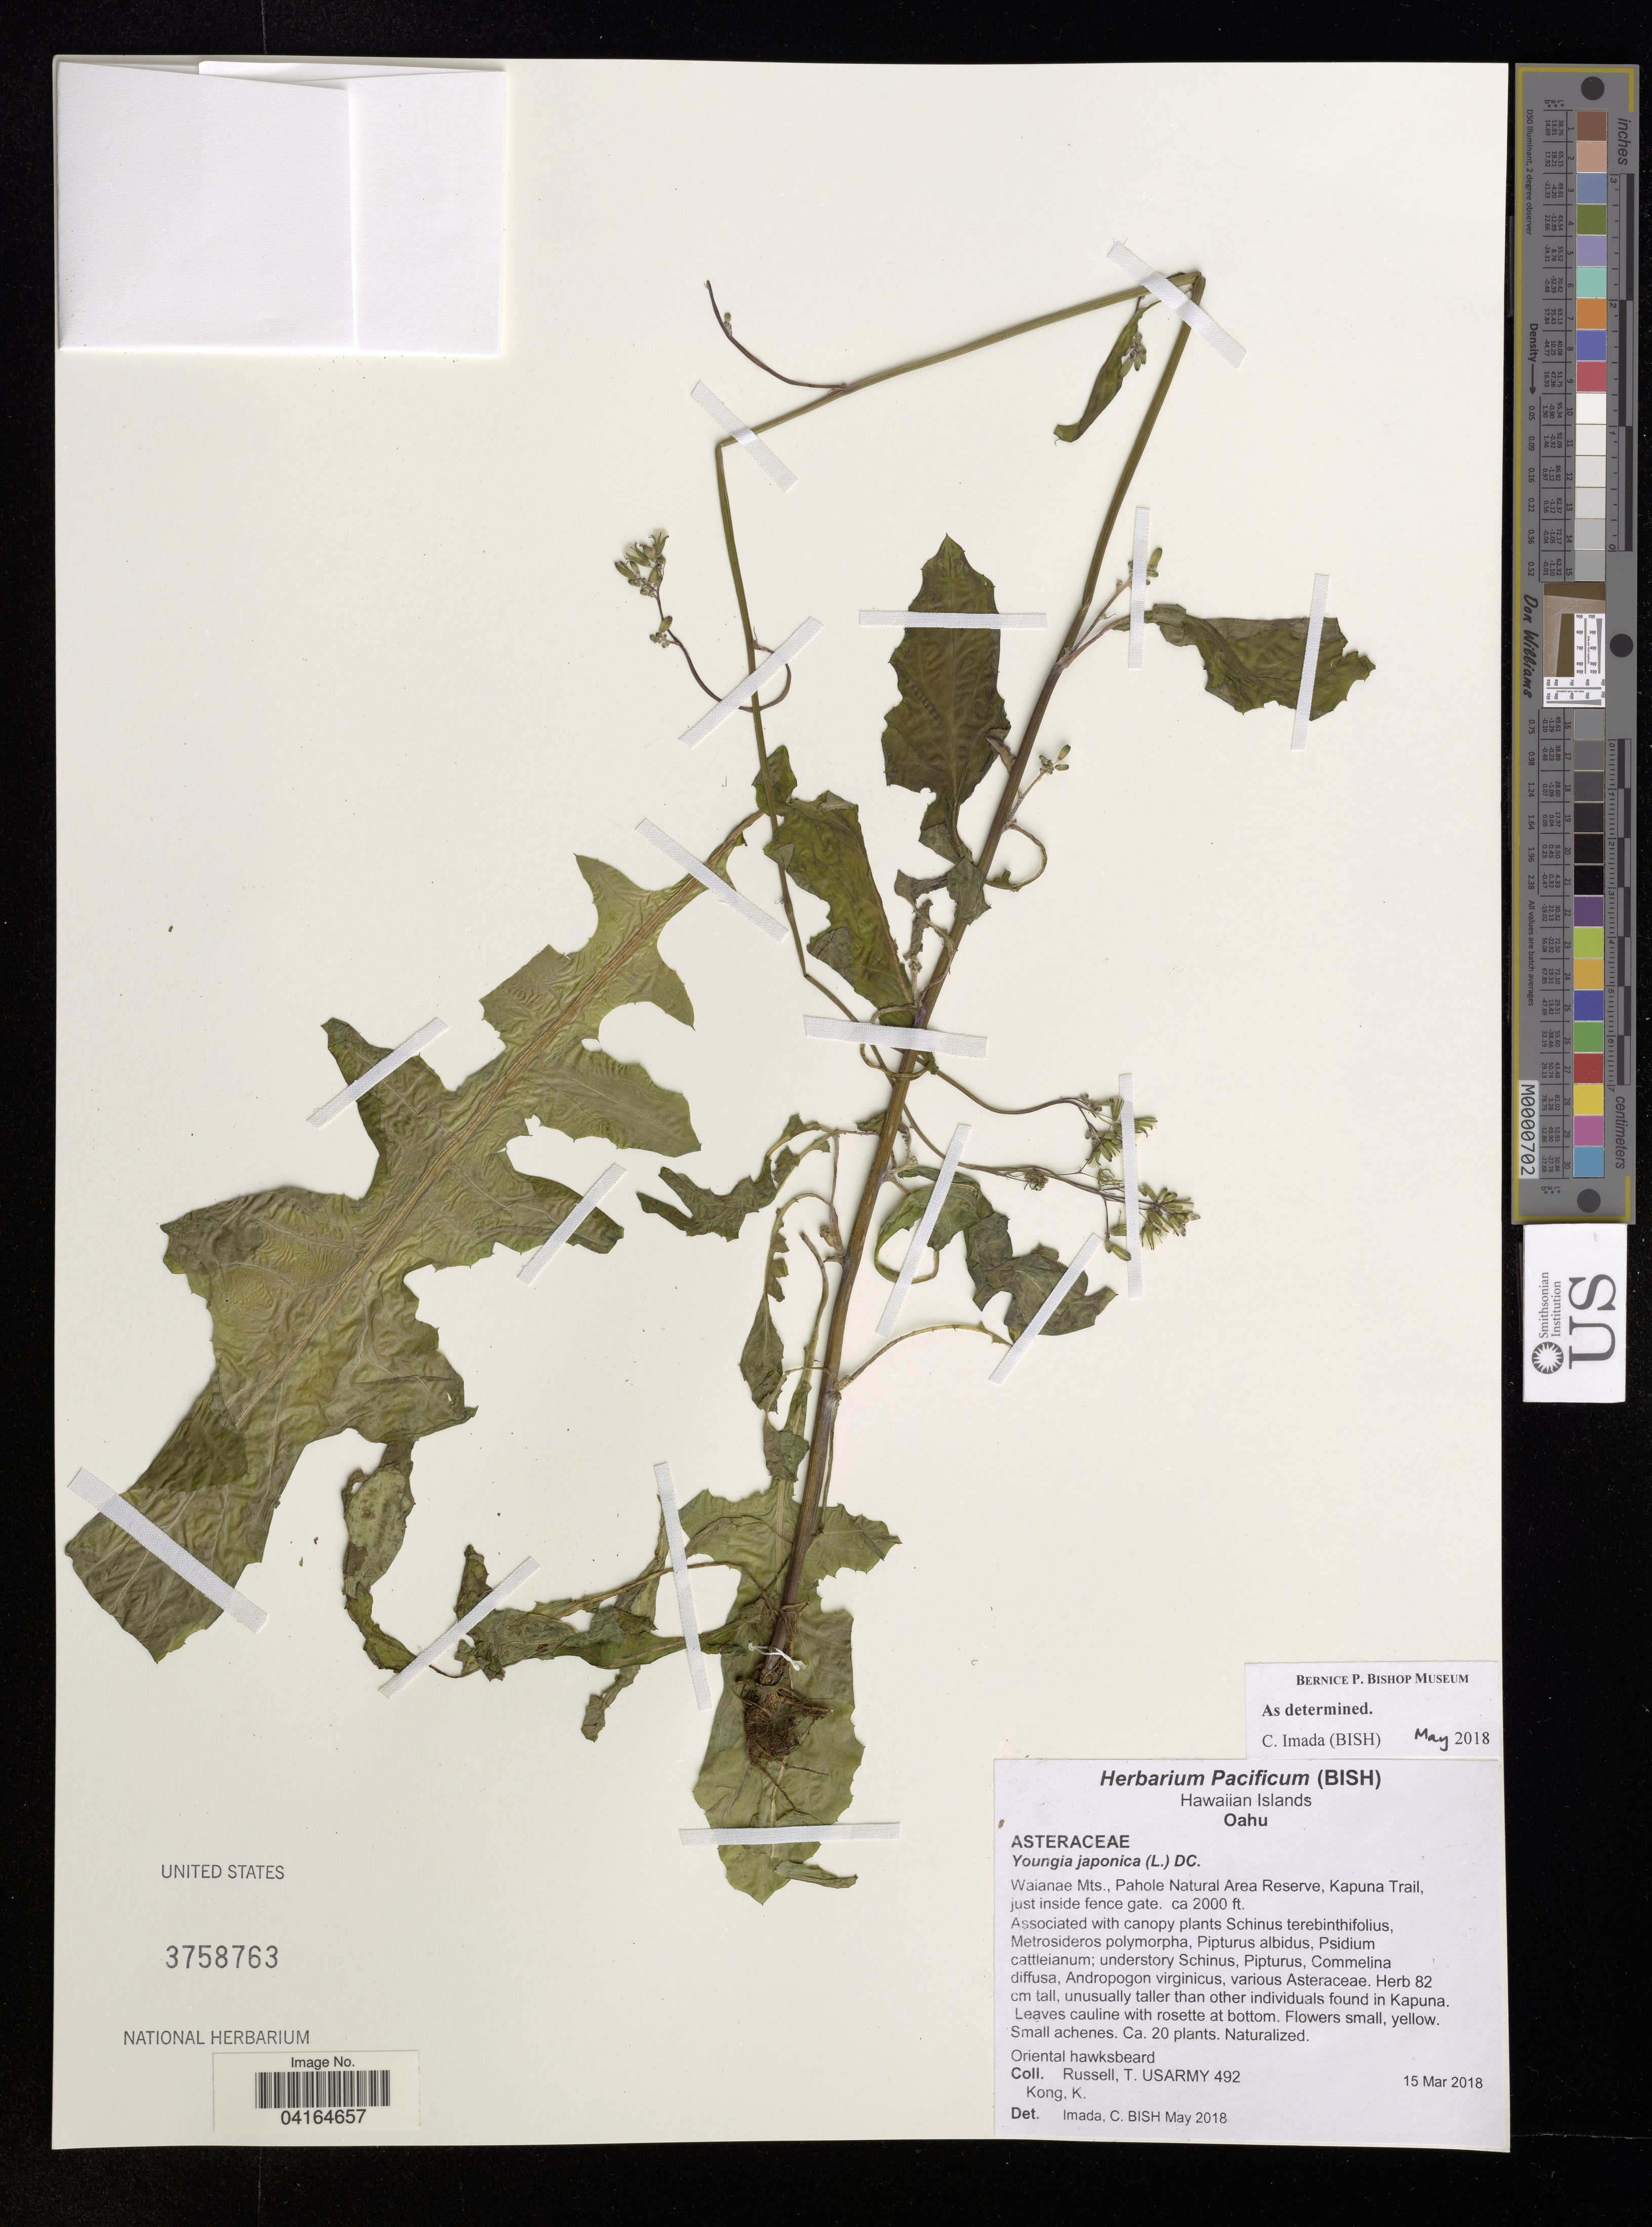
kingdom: Plantae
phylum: Tracheophyta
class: Magnoliopsida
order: Asterales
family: Asteraceae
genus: Youngia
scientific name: Youngia japonica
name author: (L.) DC.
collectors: T. Russell & K. Kong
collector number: USARMY 492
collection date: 2018-03-15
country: United States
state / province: Hawaii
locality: Hawaiian Islands. Oahu. Waianae Mts., Pahole Natural Area Reserve, Kapuna Trail, just inside fence gate.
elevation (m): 610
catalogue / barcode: US 3758763